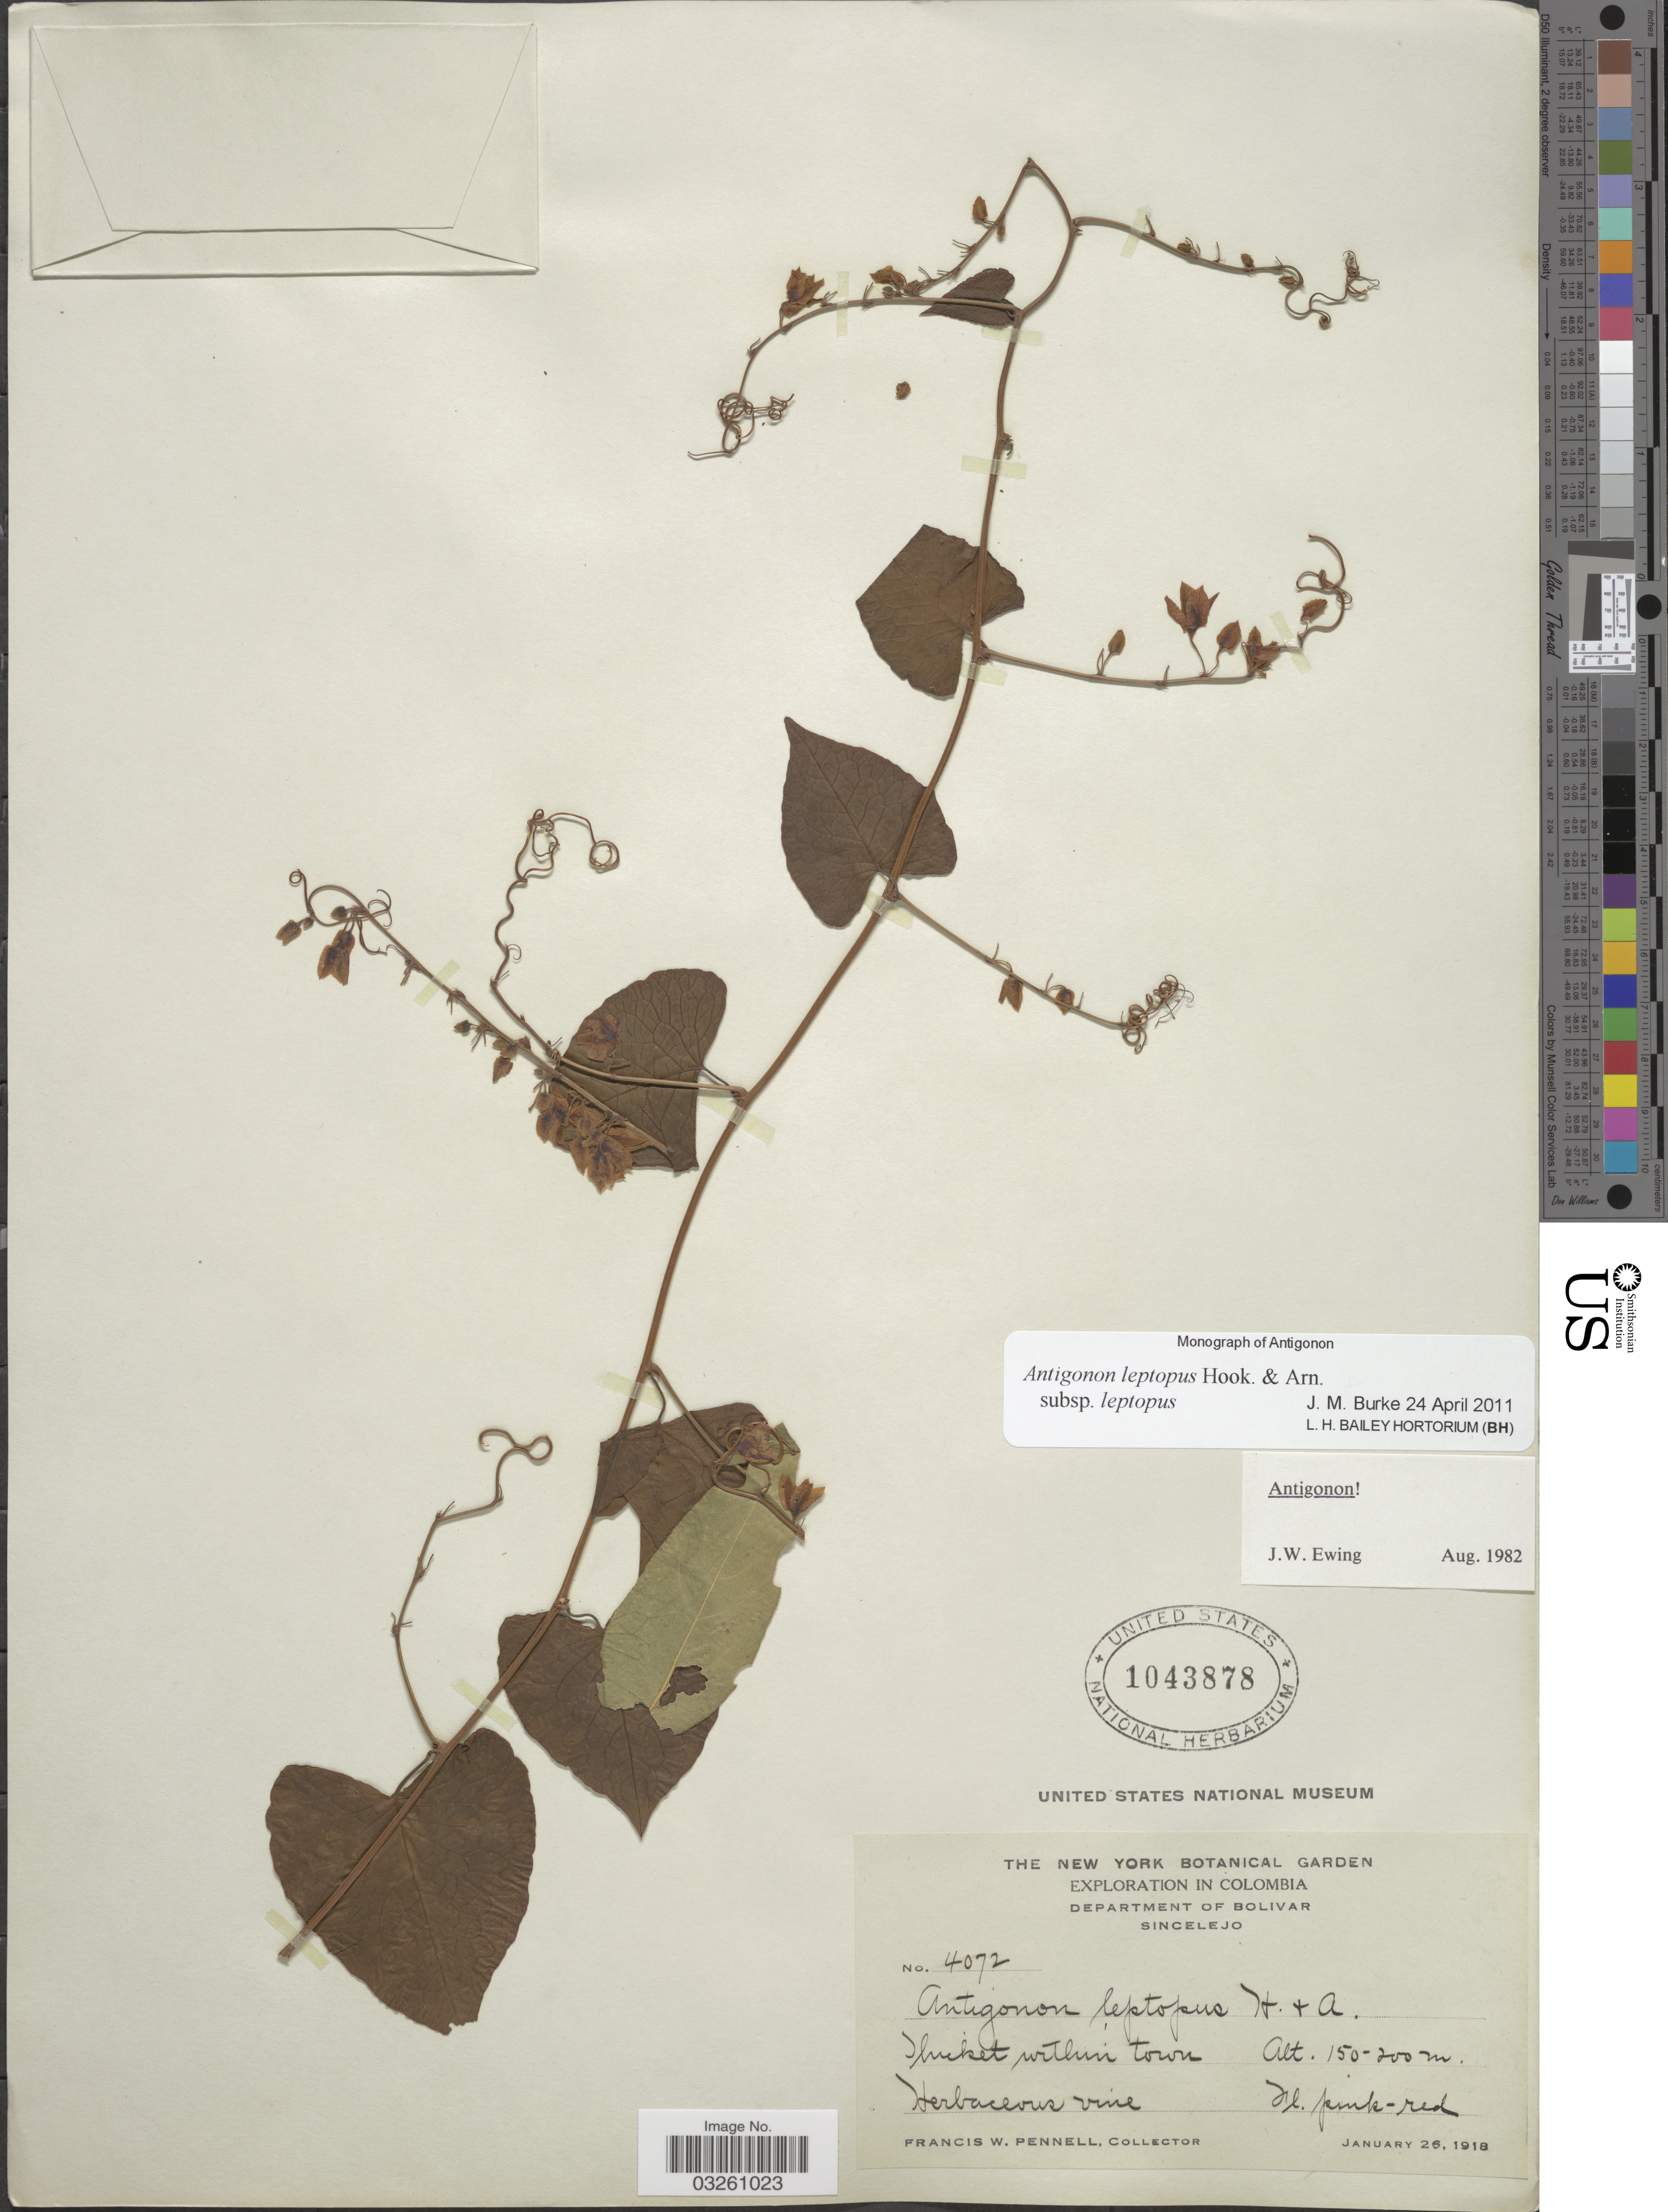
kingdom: Plantae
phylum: Tracheophyta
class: Magnoliopsida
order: Caryophyllales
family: Polygonaceae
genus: Antigonon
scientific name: Antigonon leptopus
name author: Hook. & Arn.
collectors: F. W. Pennell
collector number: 4072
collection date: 1918-01-26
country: Colombia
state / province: Bolívar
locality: Department of Bolivar. Sincelejo.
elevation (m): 150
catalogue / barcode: US 1043878